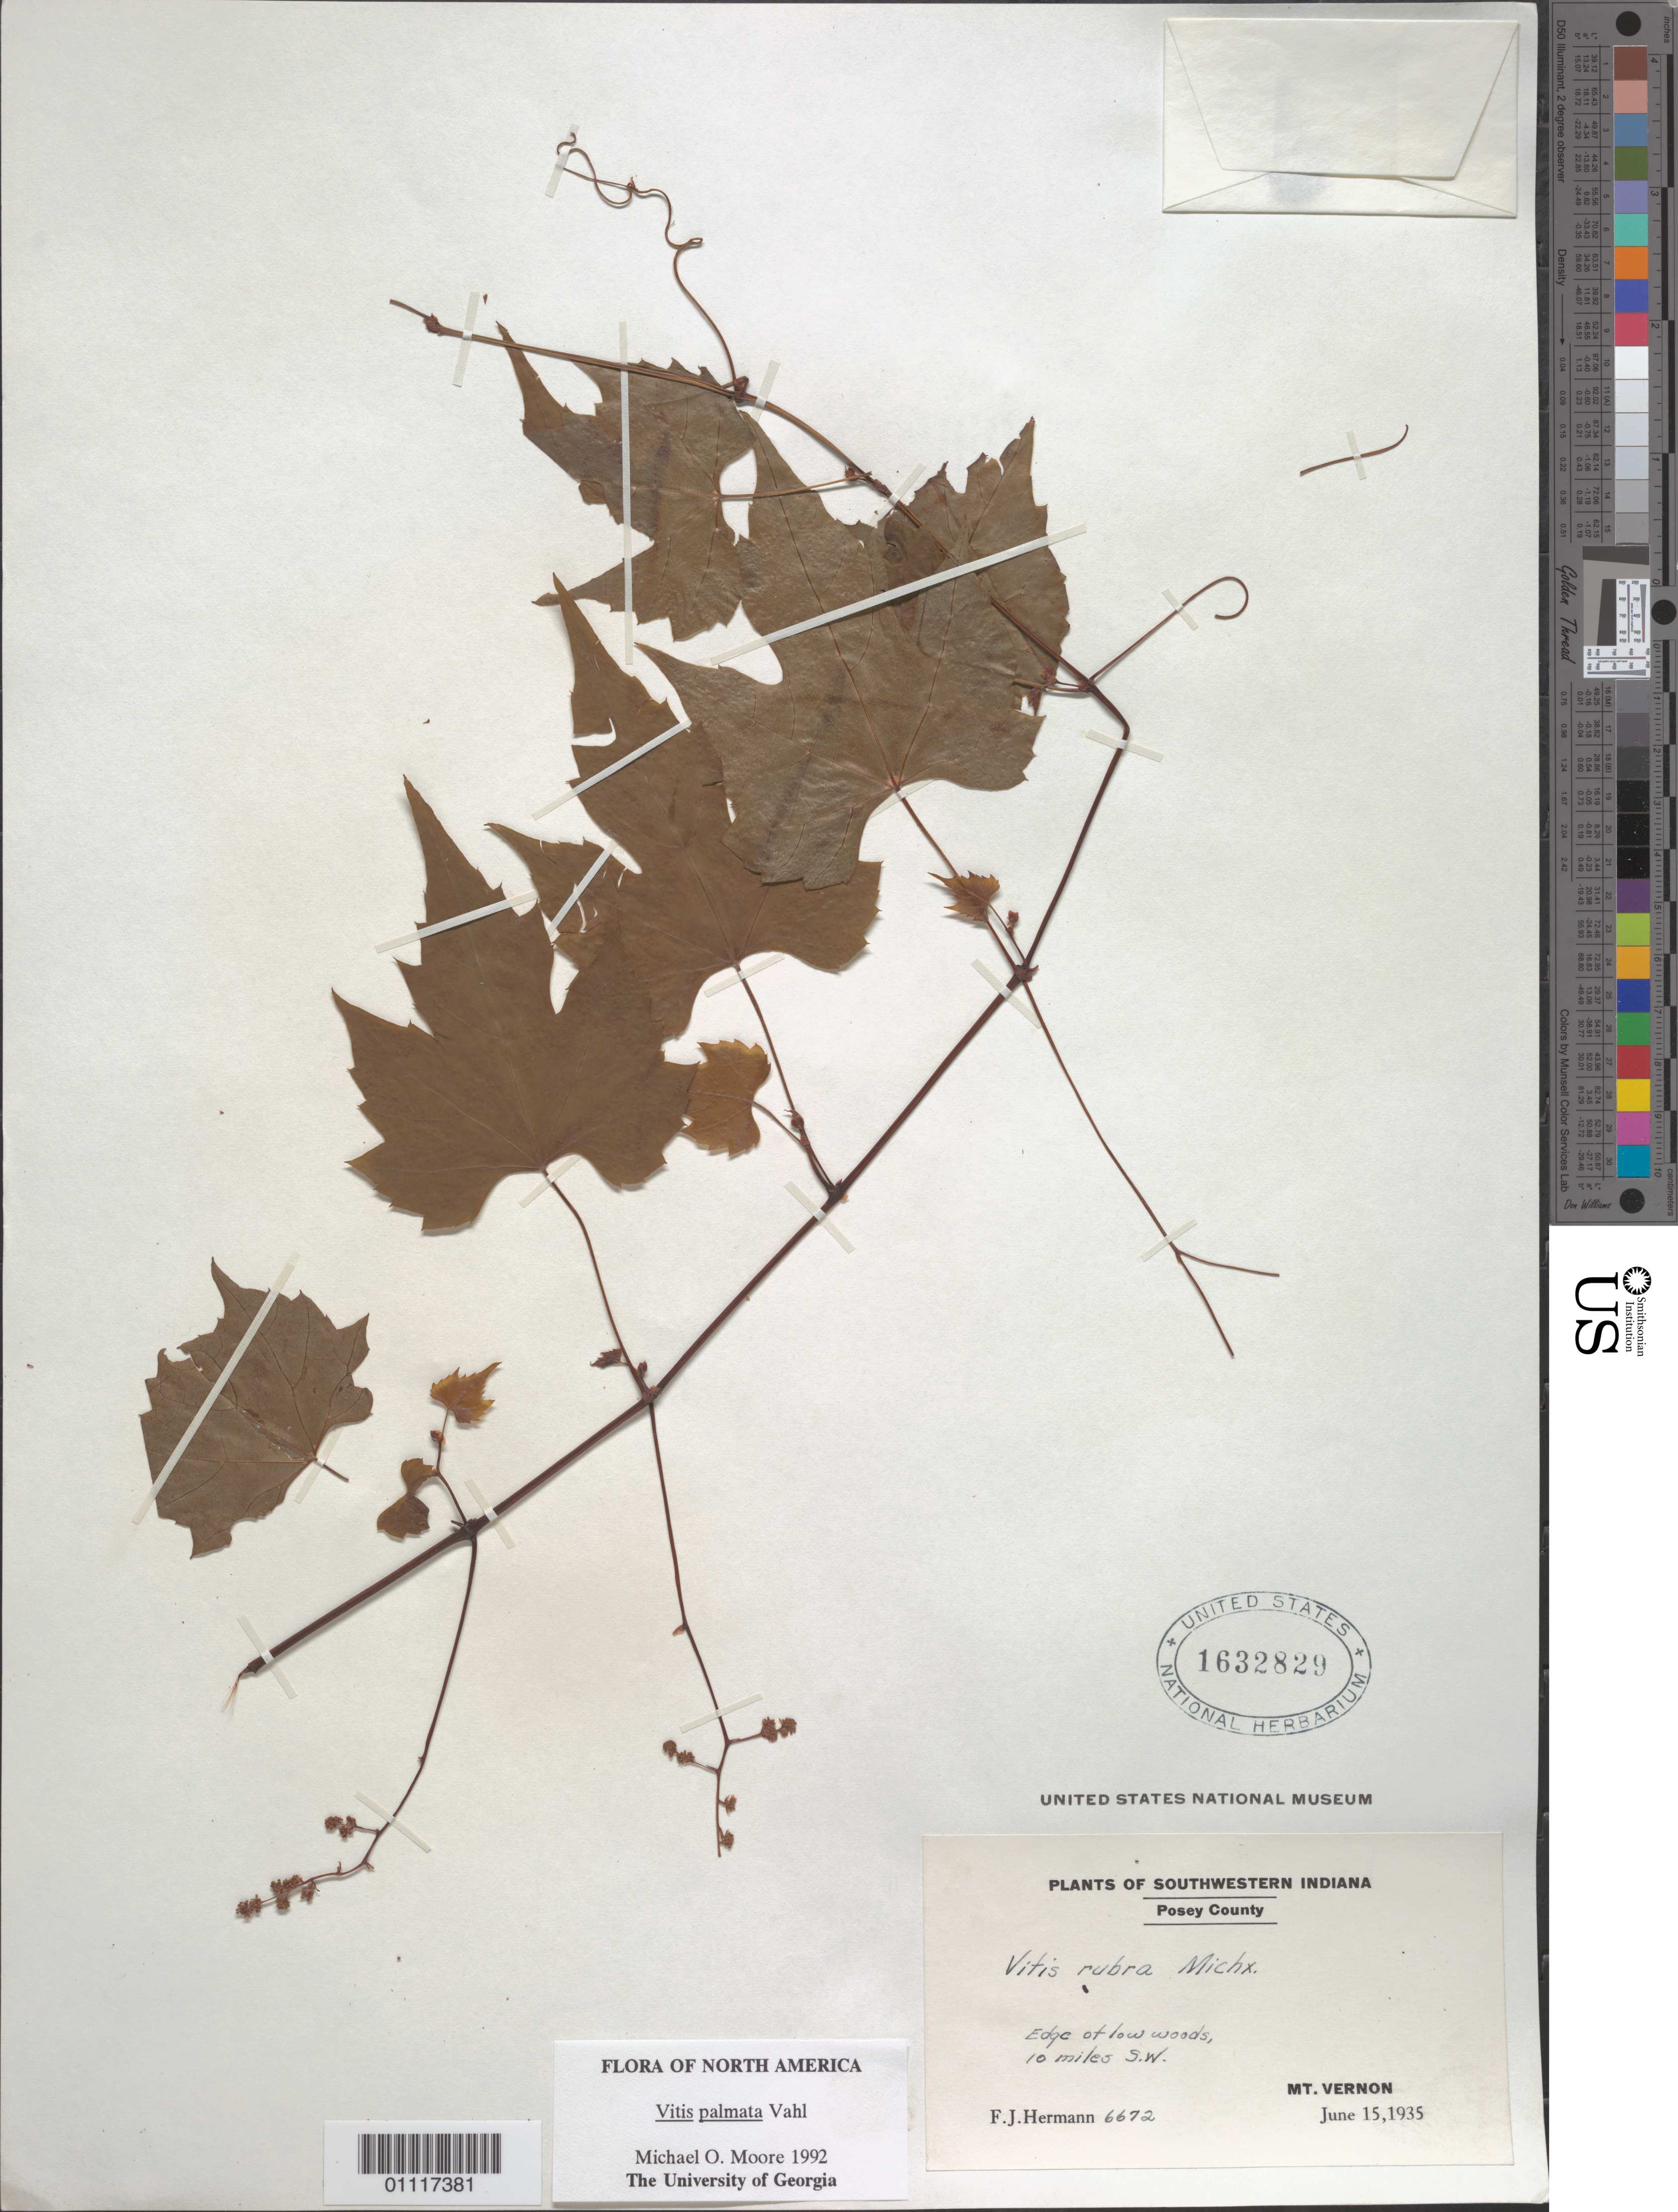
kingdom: Plantae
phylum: Tracheophyta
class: Magnoliopsida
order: Vitales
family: Vitaceae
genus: Vitis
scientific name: Vitis palmata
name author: Vahl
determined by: Moore, M. O.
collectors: F. J. Hermann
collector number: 6672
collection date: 1935-06-15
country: United States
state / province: Indiana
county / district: Posey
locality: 10 miles S.W. Mt. Vernon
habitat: Edge of low woods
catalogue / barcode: US 1632829